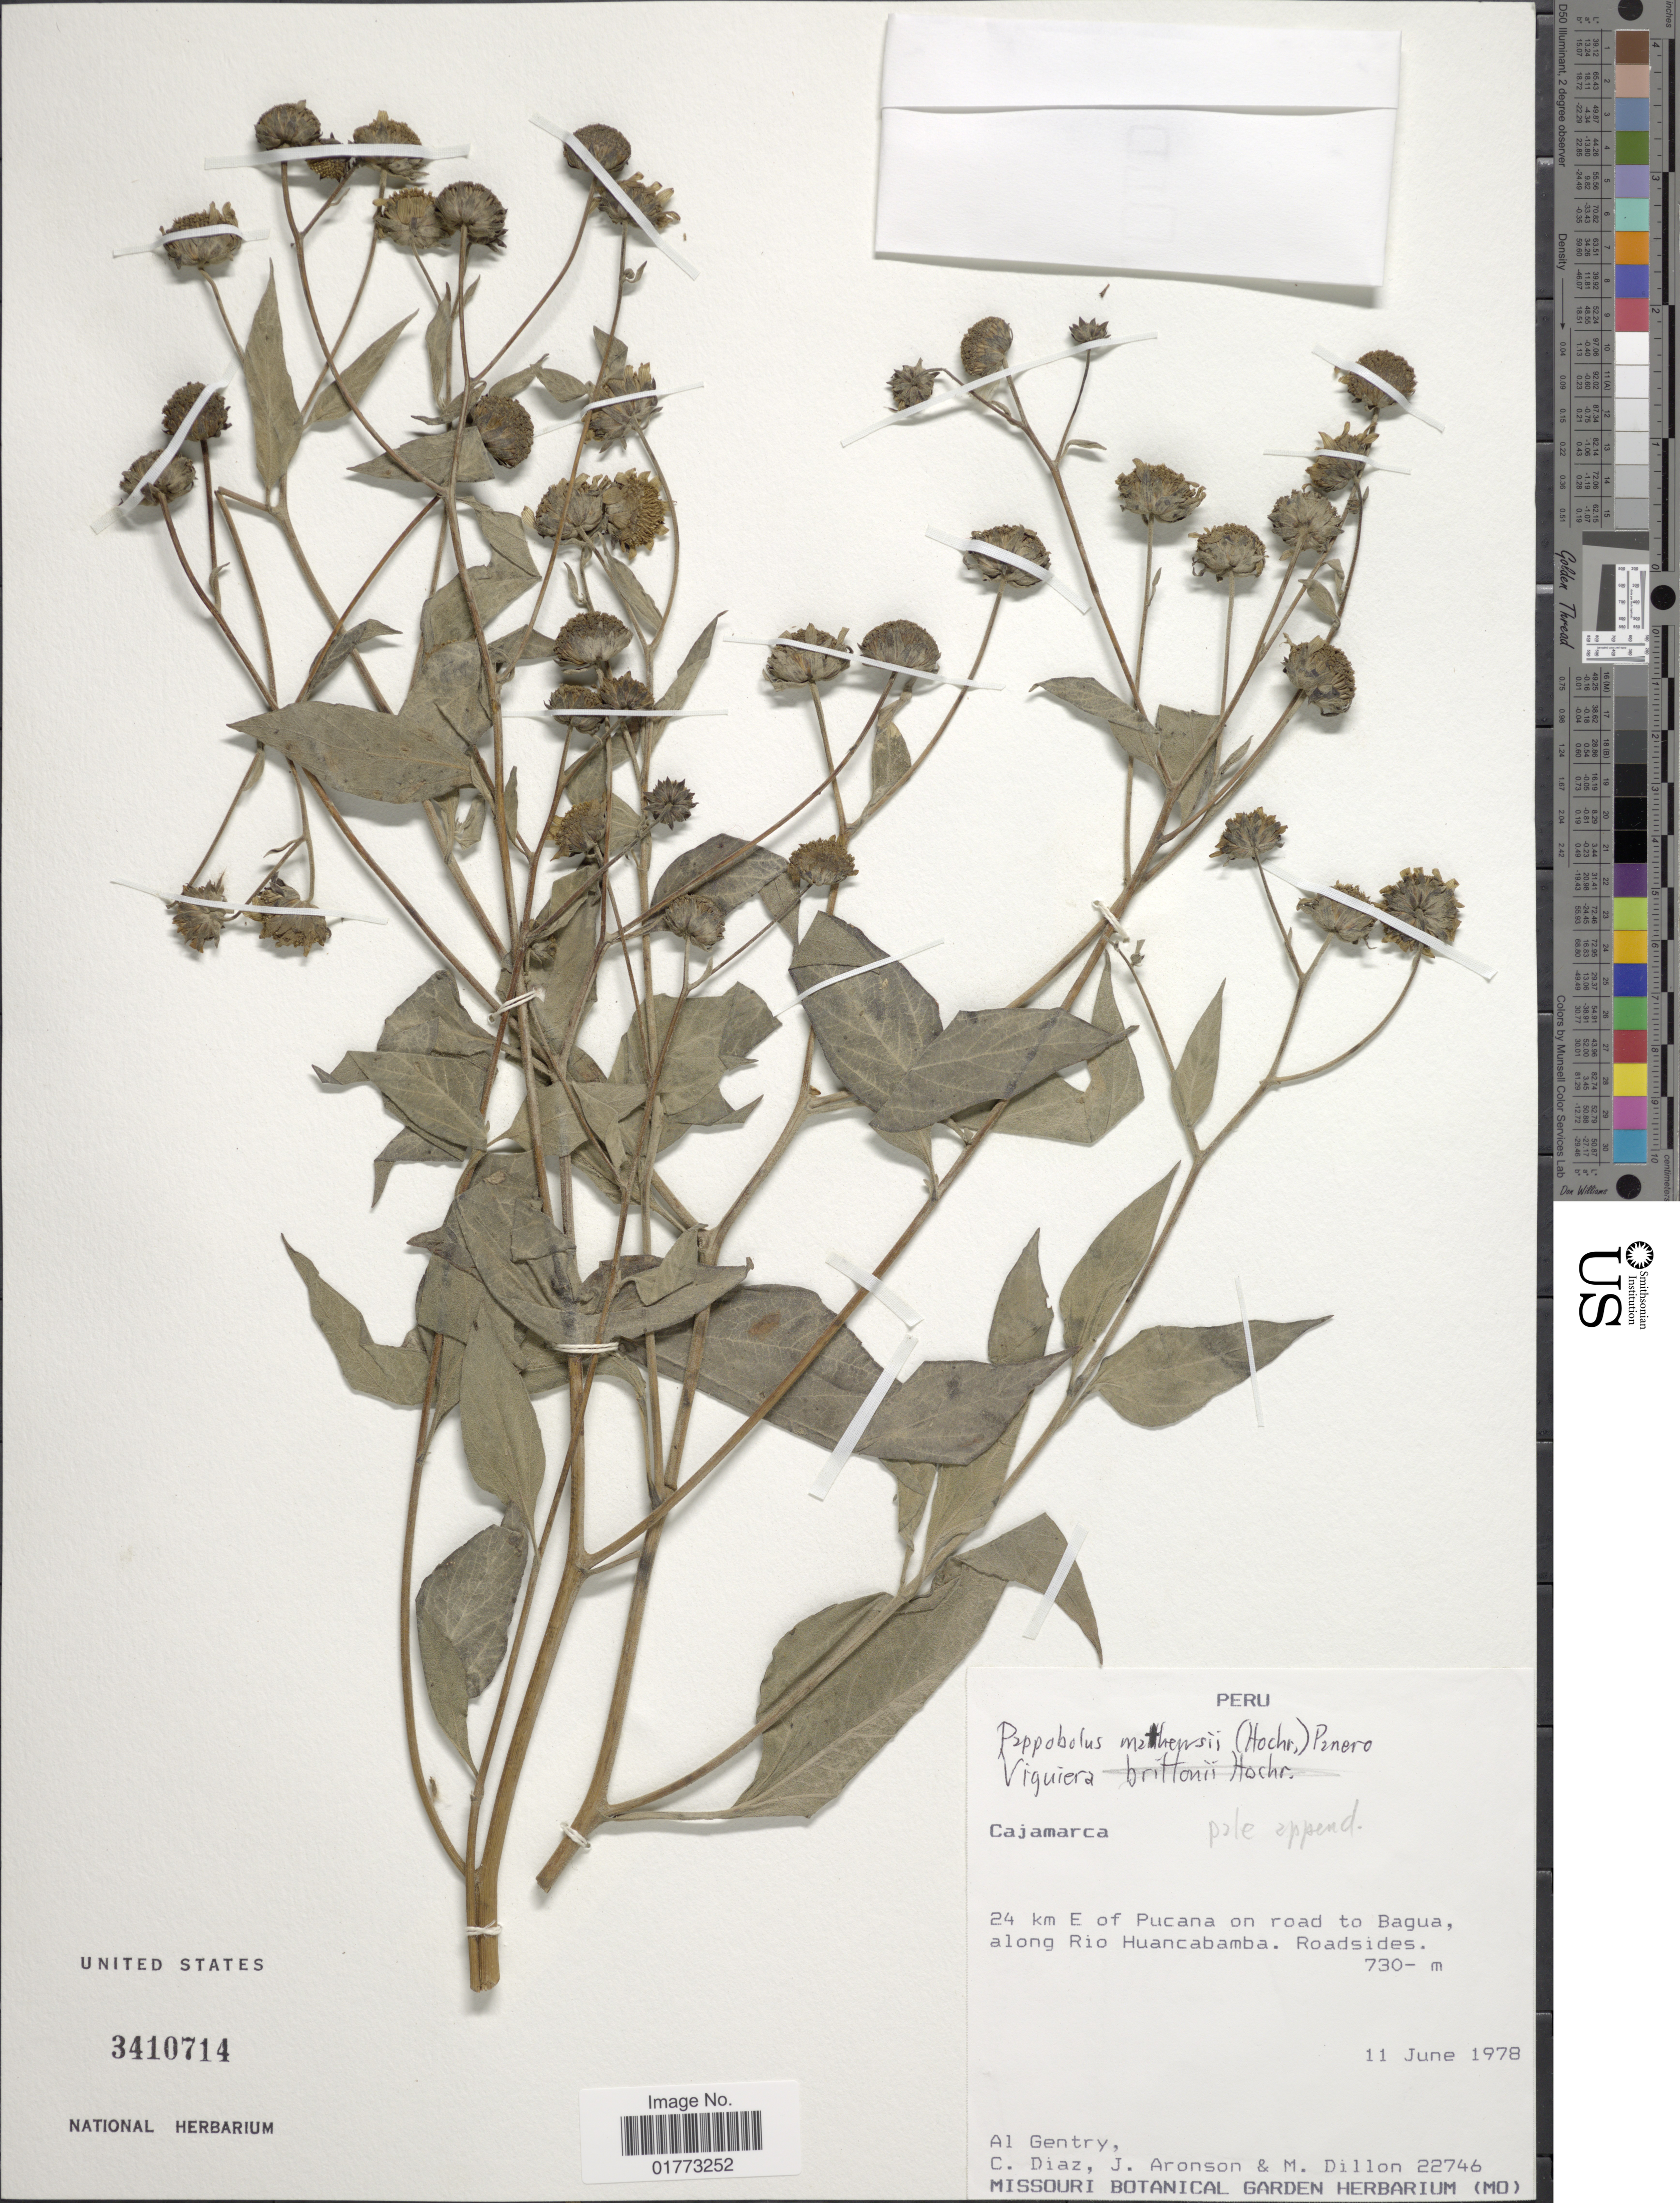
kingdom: Plantae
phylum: Tracheophyta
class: Magnoliopsida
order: Asterales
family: Asteraceae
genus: Pappobolus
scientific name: Pappobolus matthewsii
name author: (Hochr.) Panero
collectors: A. H. Gentry, C. Díaz, J. Aronson & M. O. Dillon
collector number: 22746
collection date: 1978-06-11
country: Peru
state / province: Cajamarca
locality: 24 km E of Pucana on road to Bagua, along Rio Huancabamba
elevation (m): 730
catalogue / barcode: US 3410714